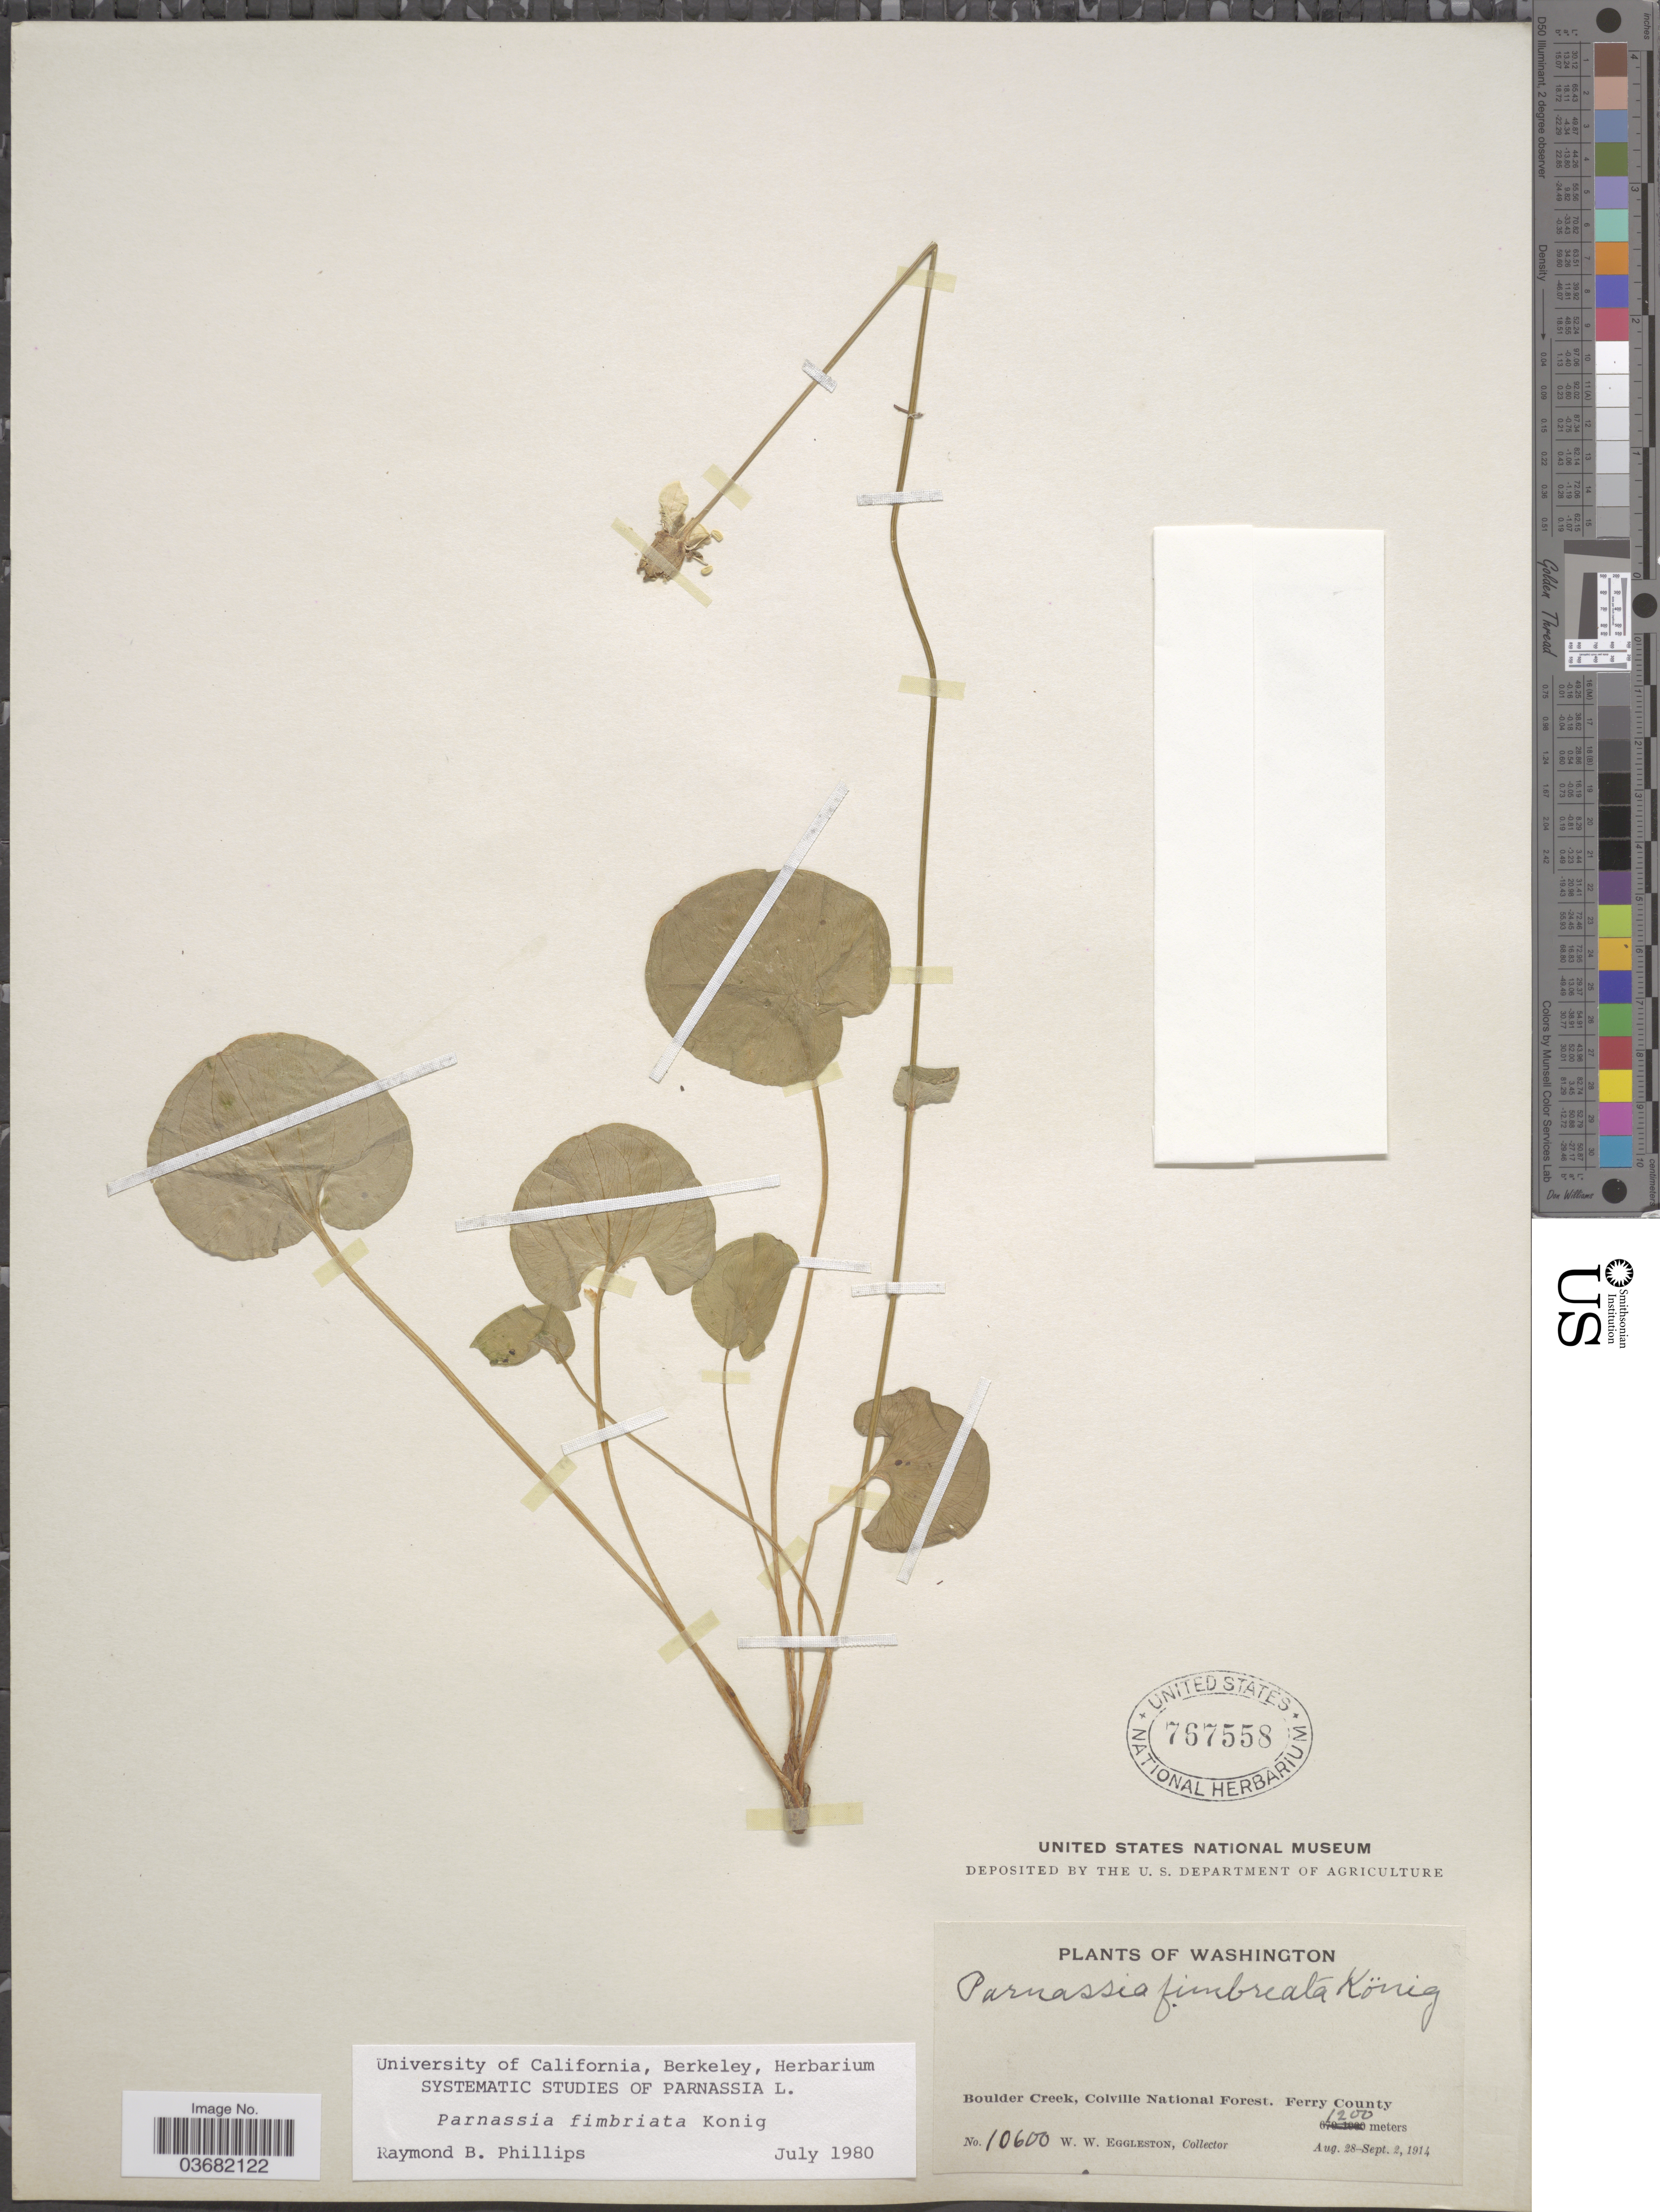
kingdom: Plantae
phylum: Tracheophyta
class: Magnoliopsida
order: Celastrales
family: Parnassiaceae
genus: Parnassia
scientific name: Parnassia fimbriata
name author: K.D. Koenig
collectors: W. W. Eggleston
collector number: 10600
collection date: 1914-08-28/1914-09-02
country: United States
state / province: Washington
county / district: Ferry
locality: Boulder Creek, Colville National Forest. Ferry County.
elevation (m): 1200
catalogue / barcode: US 767558